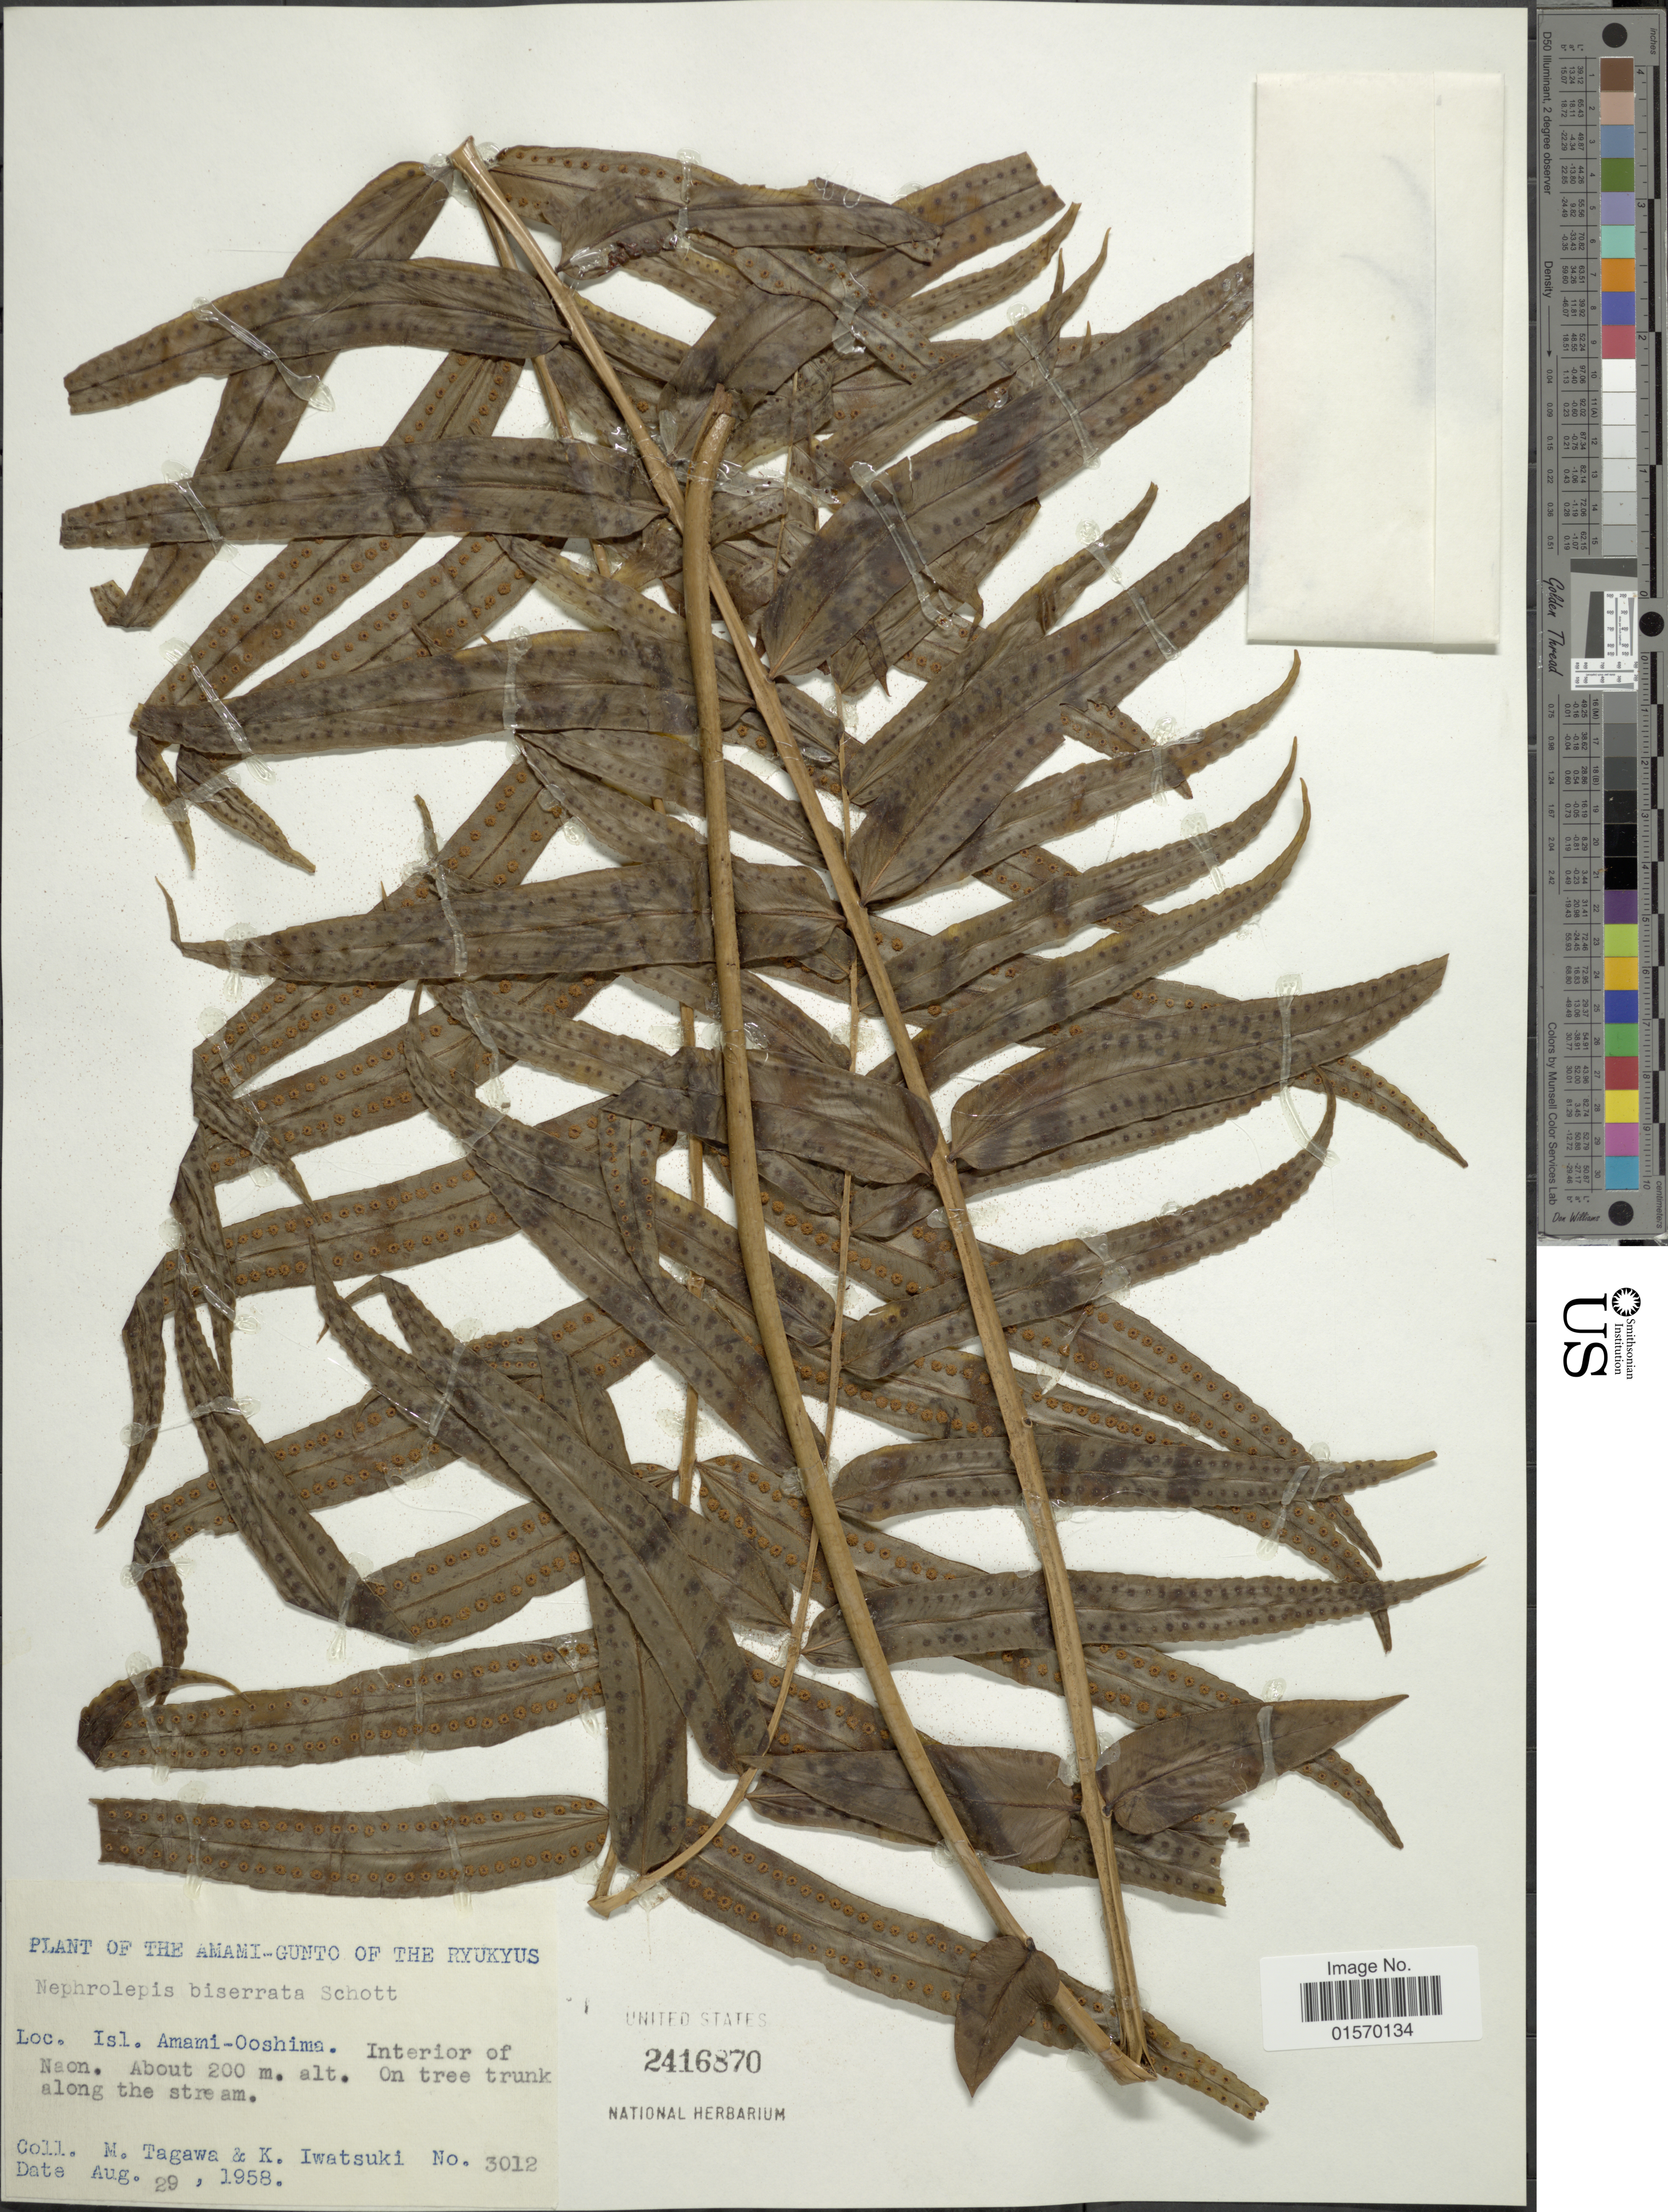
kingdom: Plantae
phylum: Tracheophyta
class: Polypodiopsida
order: Polypodiales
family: Nephrolepidaceae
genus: Nephrolepis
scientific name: Nephrolepis biserrata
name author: (Sw.) Schott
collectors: M. Tagawa & K. Iwatsuki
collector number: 3012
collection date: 1958-08-29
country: Japan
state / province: Okinawa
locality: Amami-Gunto of The Ryukyus. Isl. Amami-Ooshima. Interior of Naon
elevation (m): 200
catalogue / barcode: US 2416870